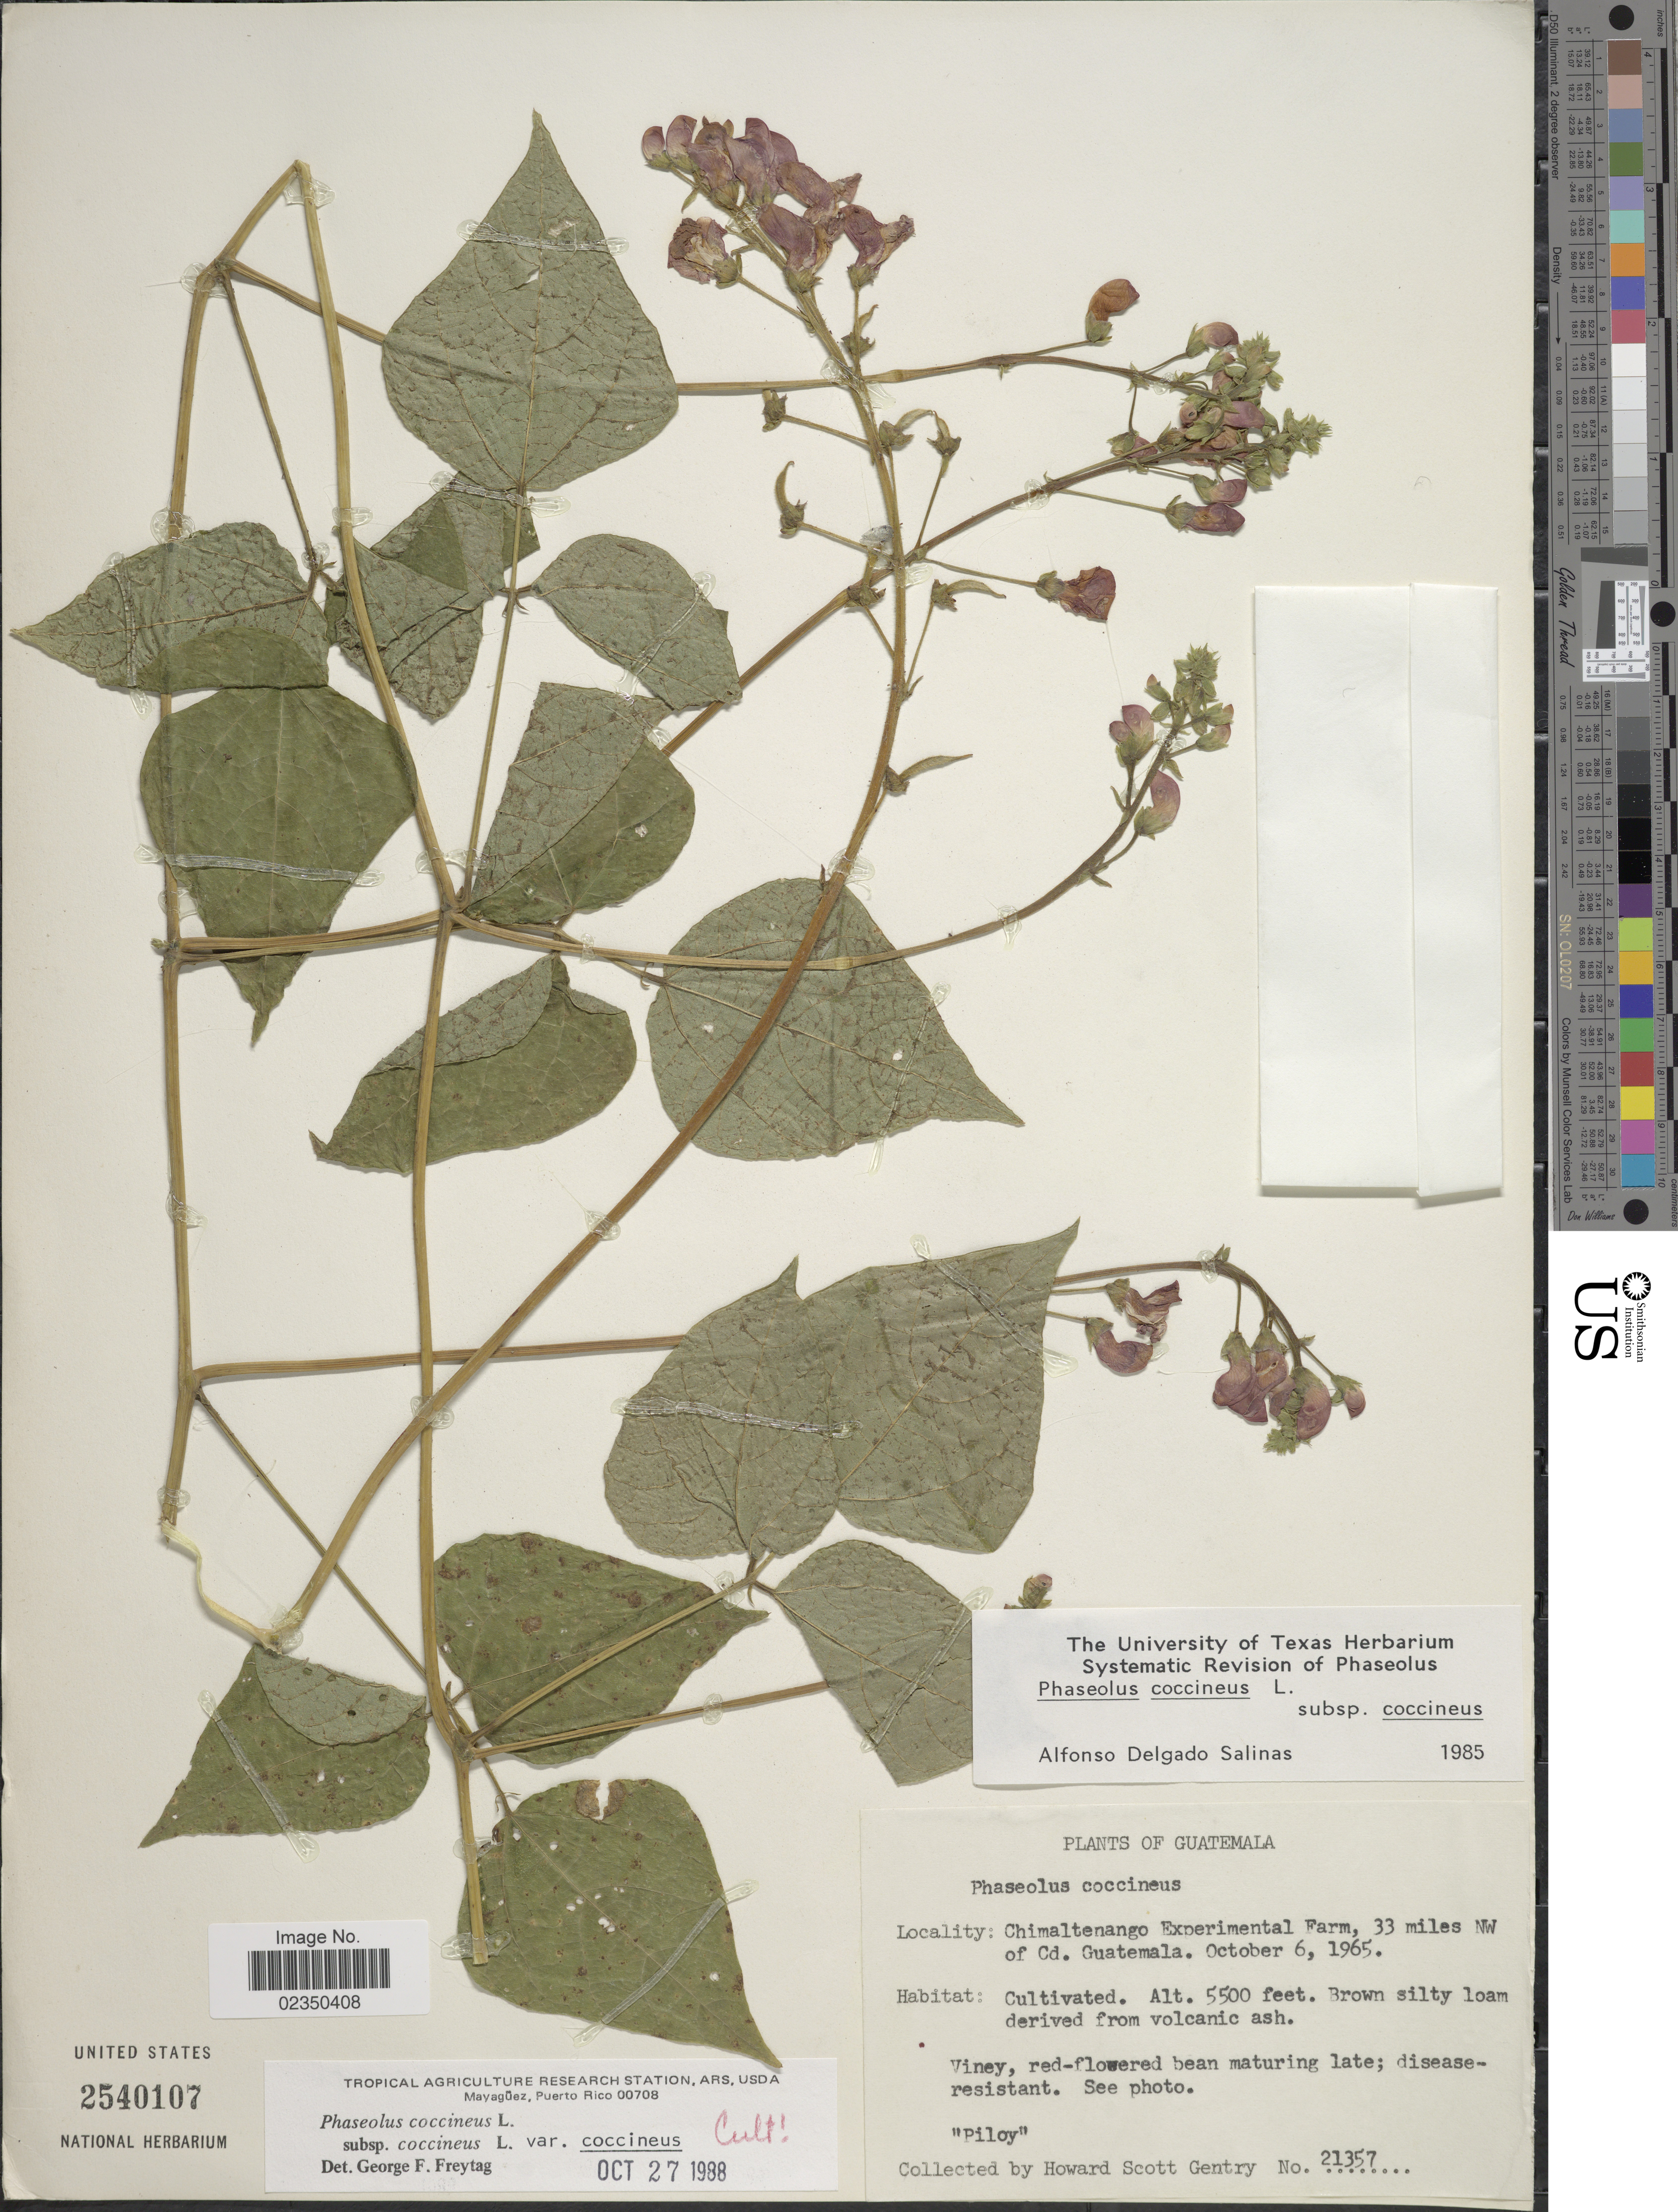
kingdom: Plantae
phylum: Tracheophyta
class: Magnoliopsida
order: Fabales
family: Fabaceae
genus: Phaseolus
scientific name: Phaseolus coccineus var. coccineus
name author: L.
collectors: H. S. Gentry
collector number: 21357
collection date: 1965-10-06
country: Guatemala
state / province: Guatemala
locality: Chimaltenango Experimental Farm, 33 miles NW of Cd. Guatemala, cultivated.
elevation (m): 1676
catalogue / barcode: US 2540107